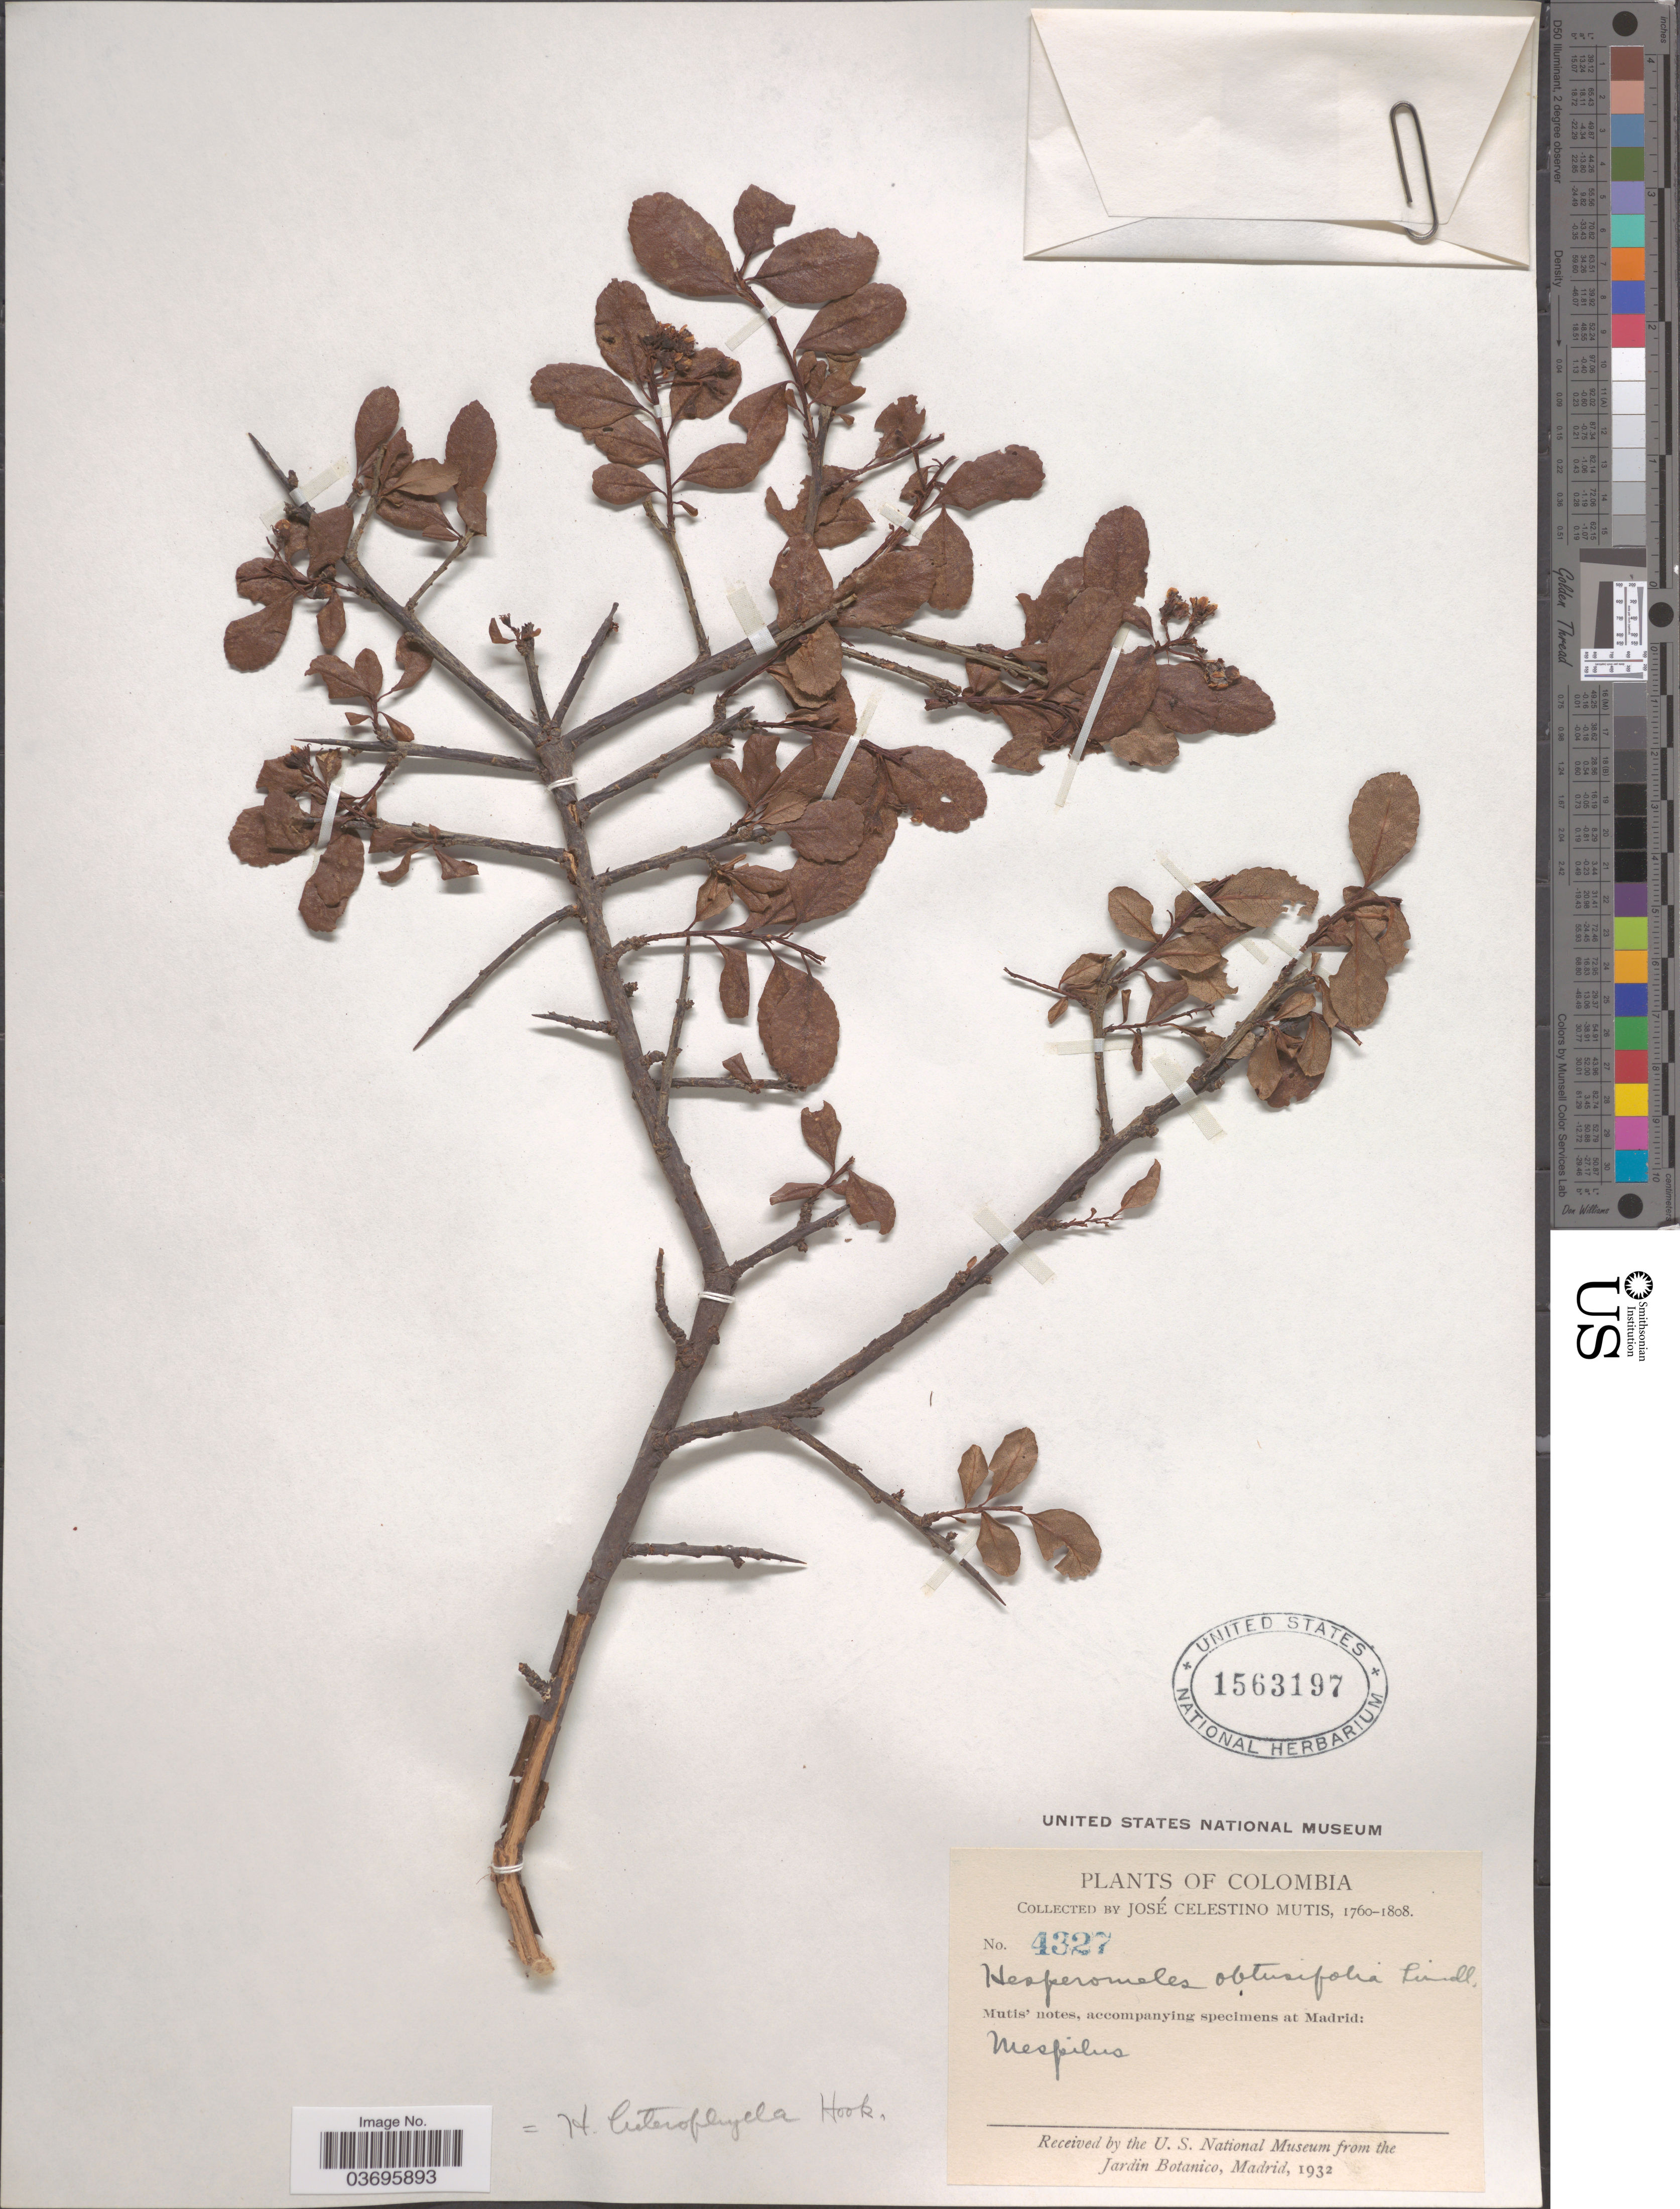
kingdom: Plantae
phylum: Tracheophyta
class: Magnoliopsida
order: Rosales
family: Rosaceae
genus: Hesperomeles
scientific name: Hesperomeles heterophylla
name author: (Ruiz & Pav.) Hook.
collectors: J. C. B. Mutis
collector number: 4327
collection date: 1760/1808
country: Colombia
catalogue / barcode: US 1563197